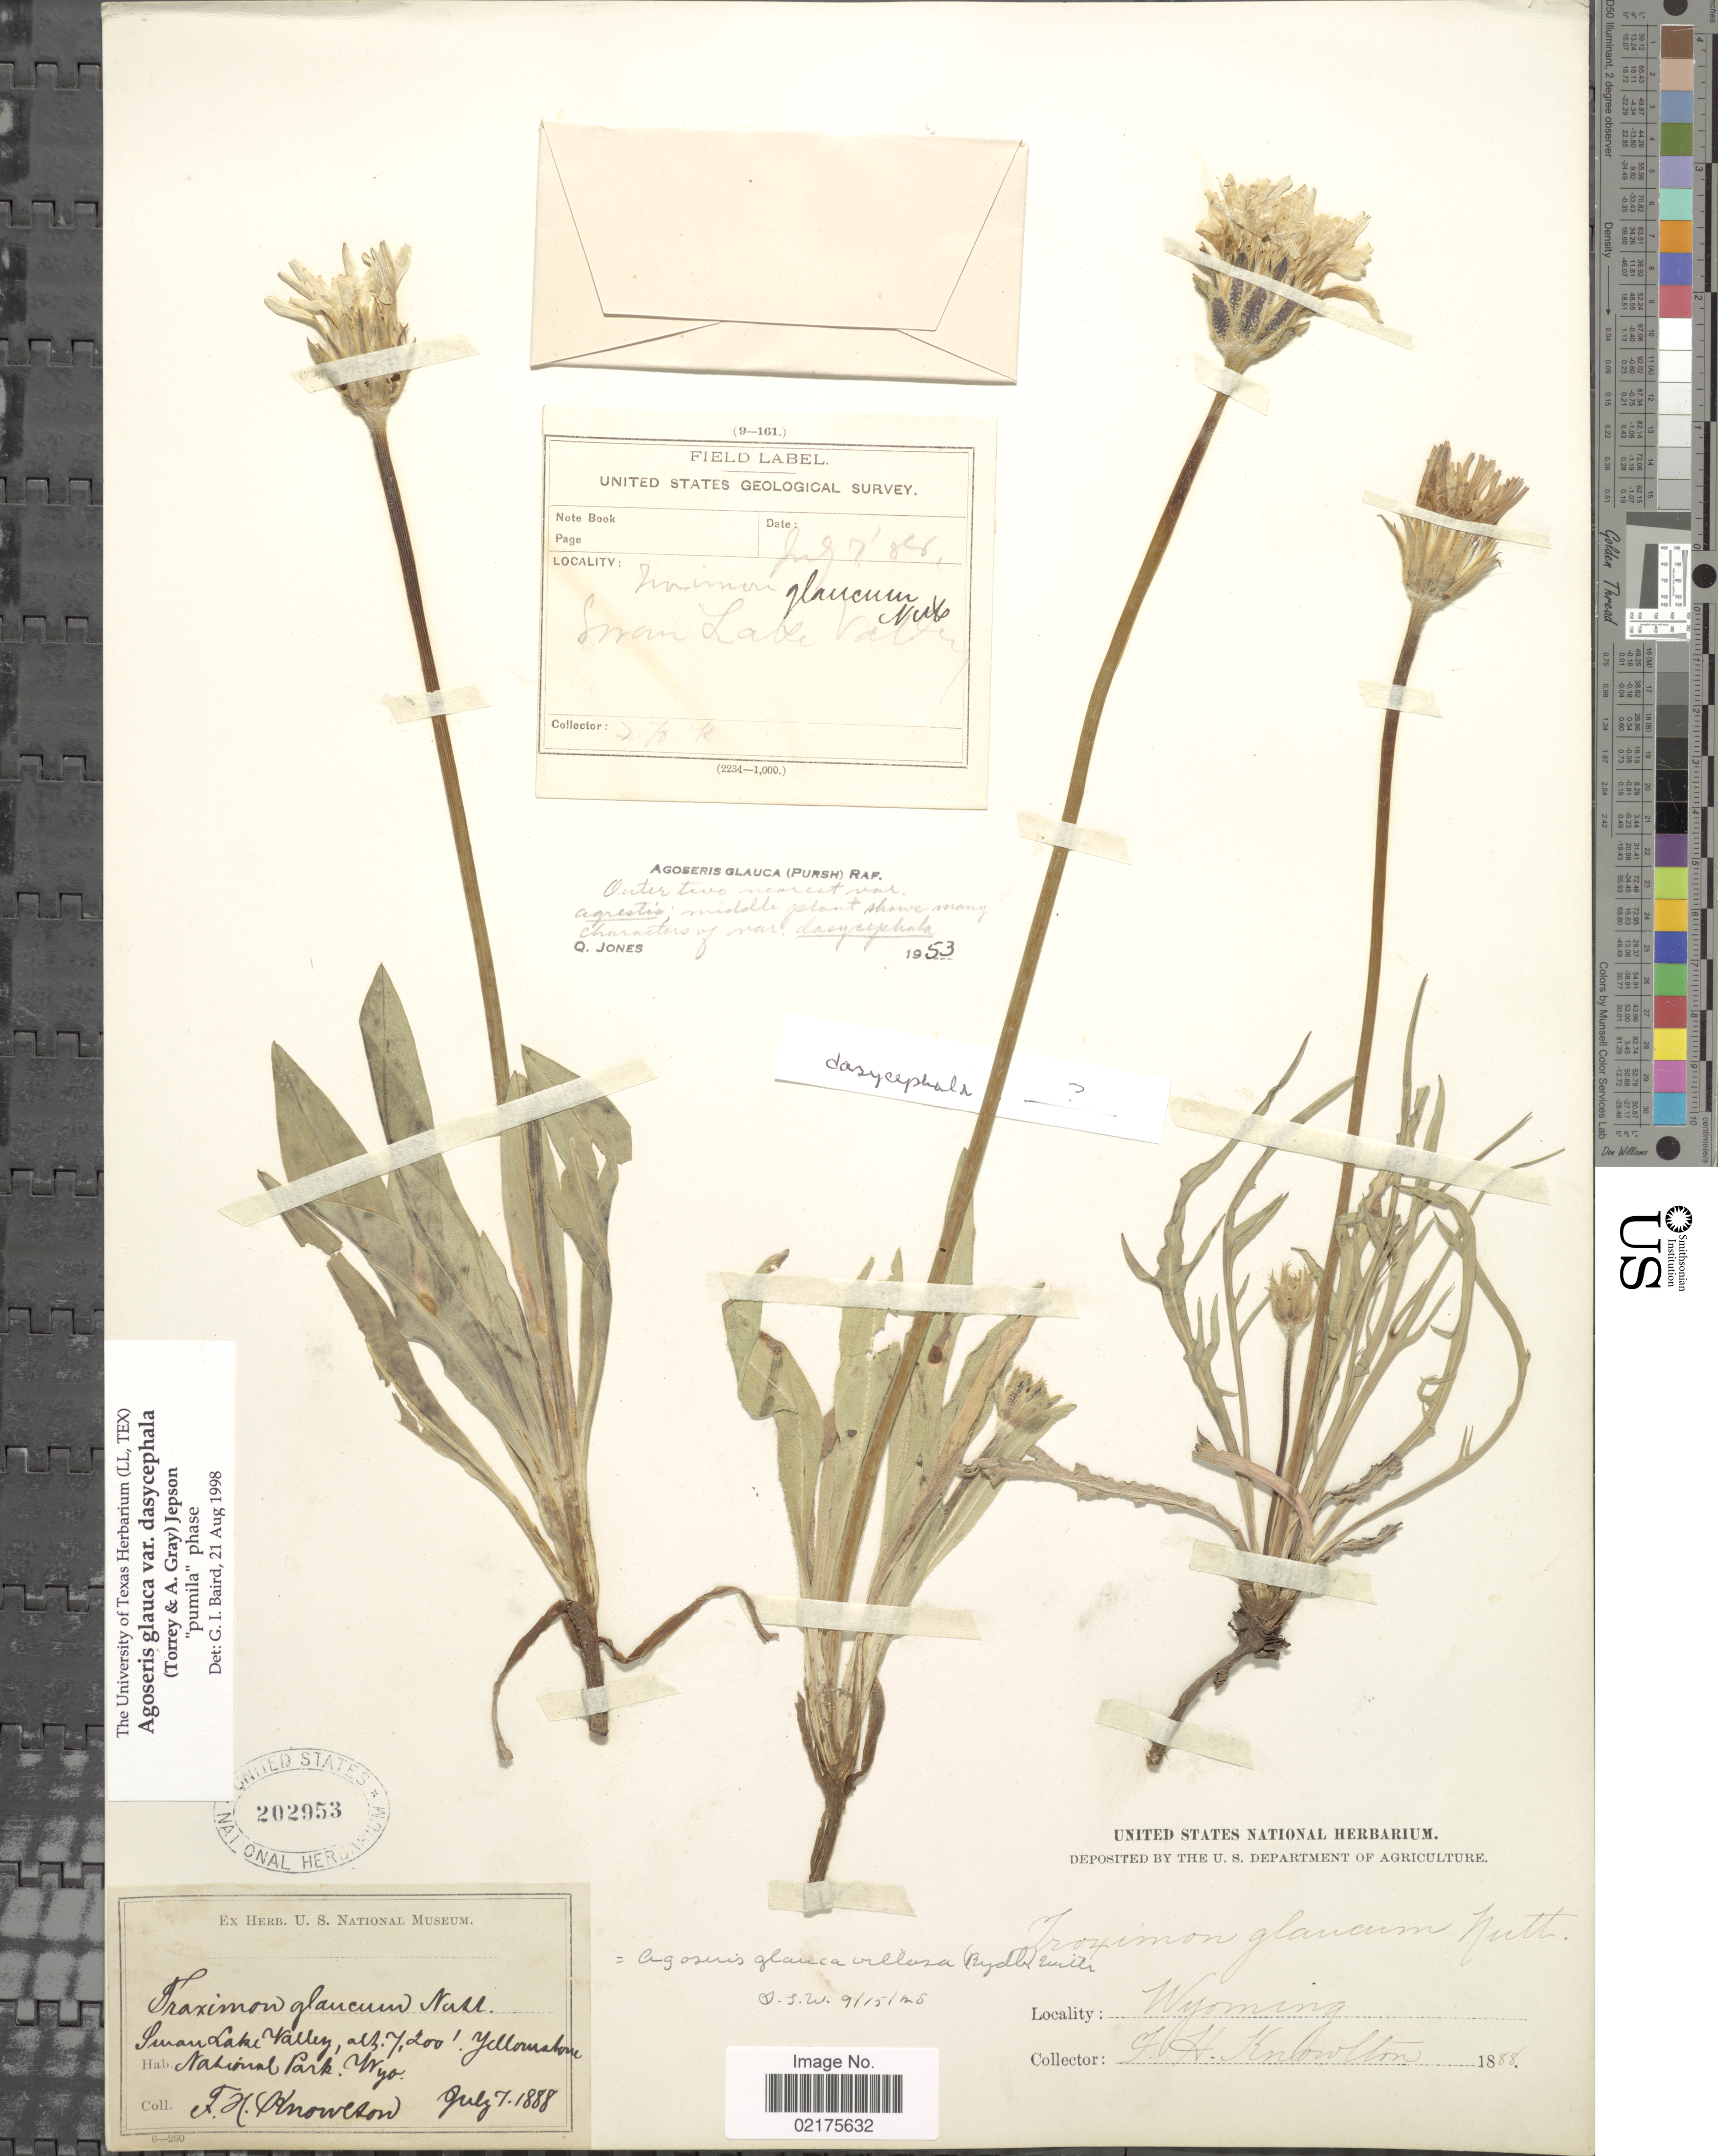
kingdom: Plantae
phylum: Tracheophyta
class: Magnoliopsida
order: Asterales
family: Asteraceae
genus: Agoseris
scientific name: Agoseris glauca var. dasycephala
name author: (Torr. & A. Gray) Jeps.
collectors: F. H. Knowlton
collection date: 1888-07-07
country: United States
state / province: Wyoming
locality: Swan Lake Valley, Yellowstone National Park, Wyo.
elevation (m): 2195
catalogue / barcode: US 202953